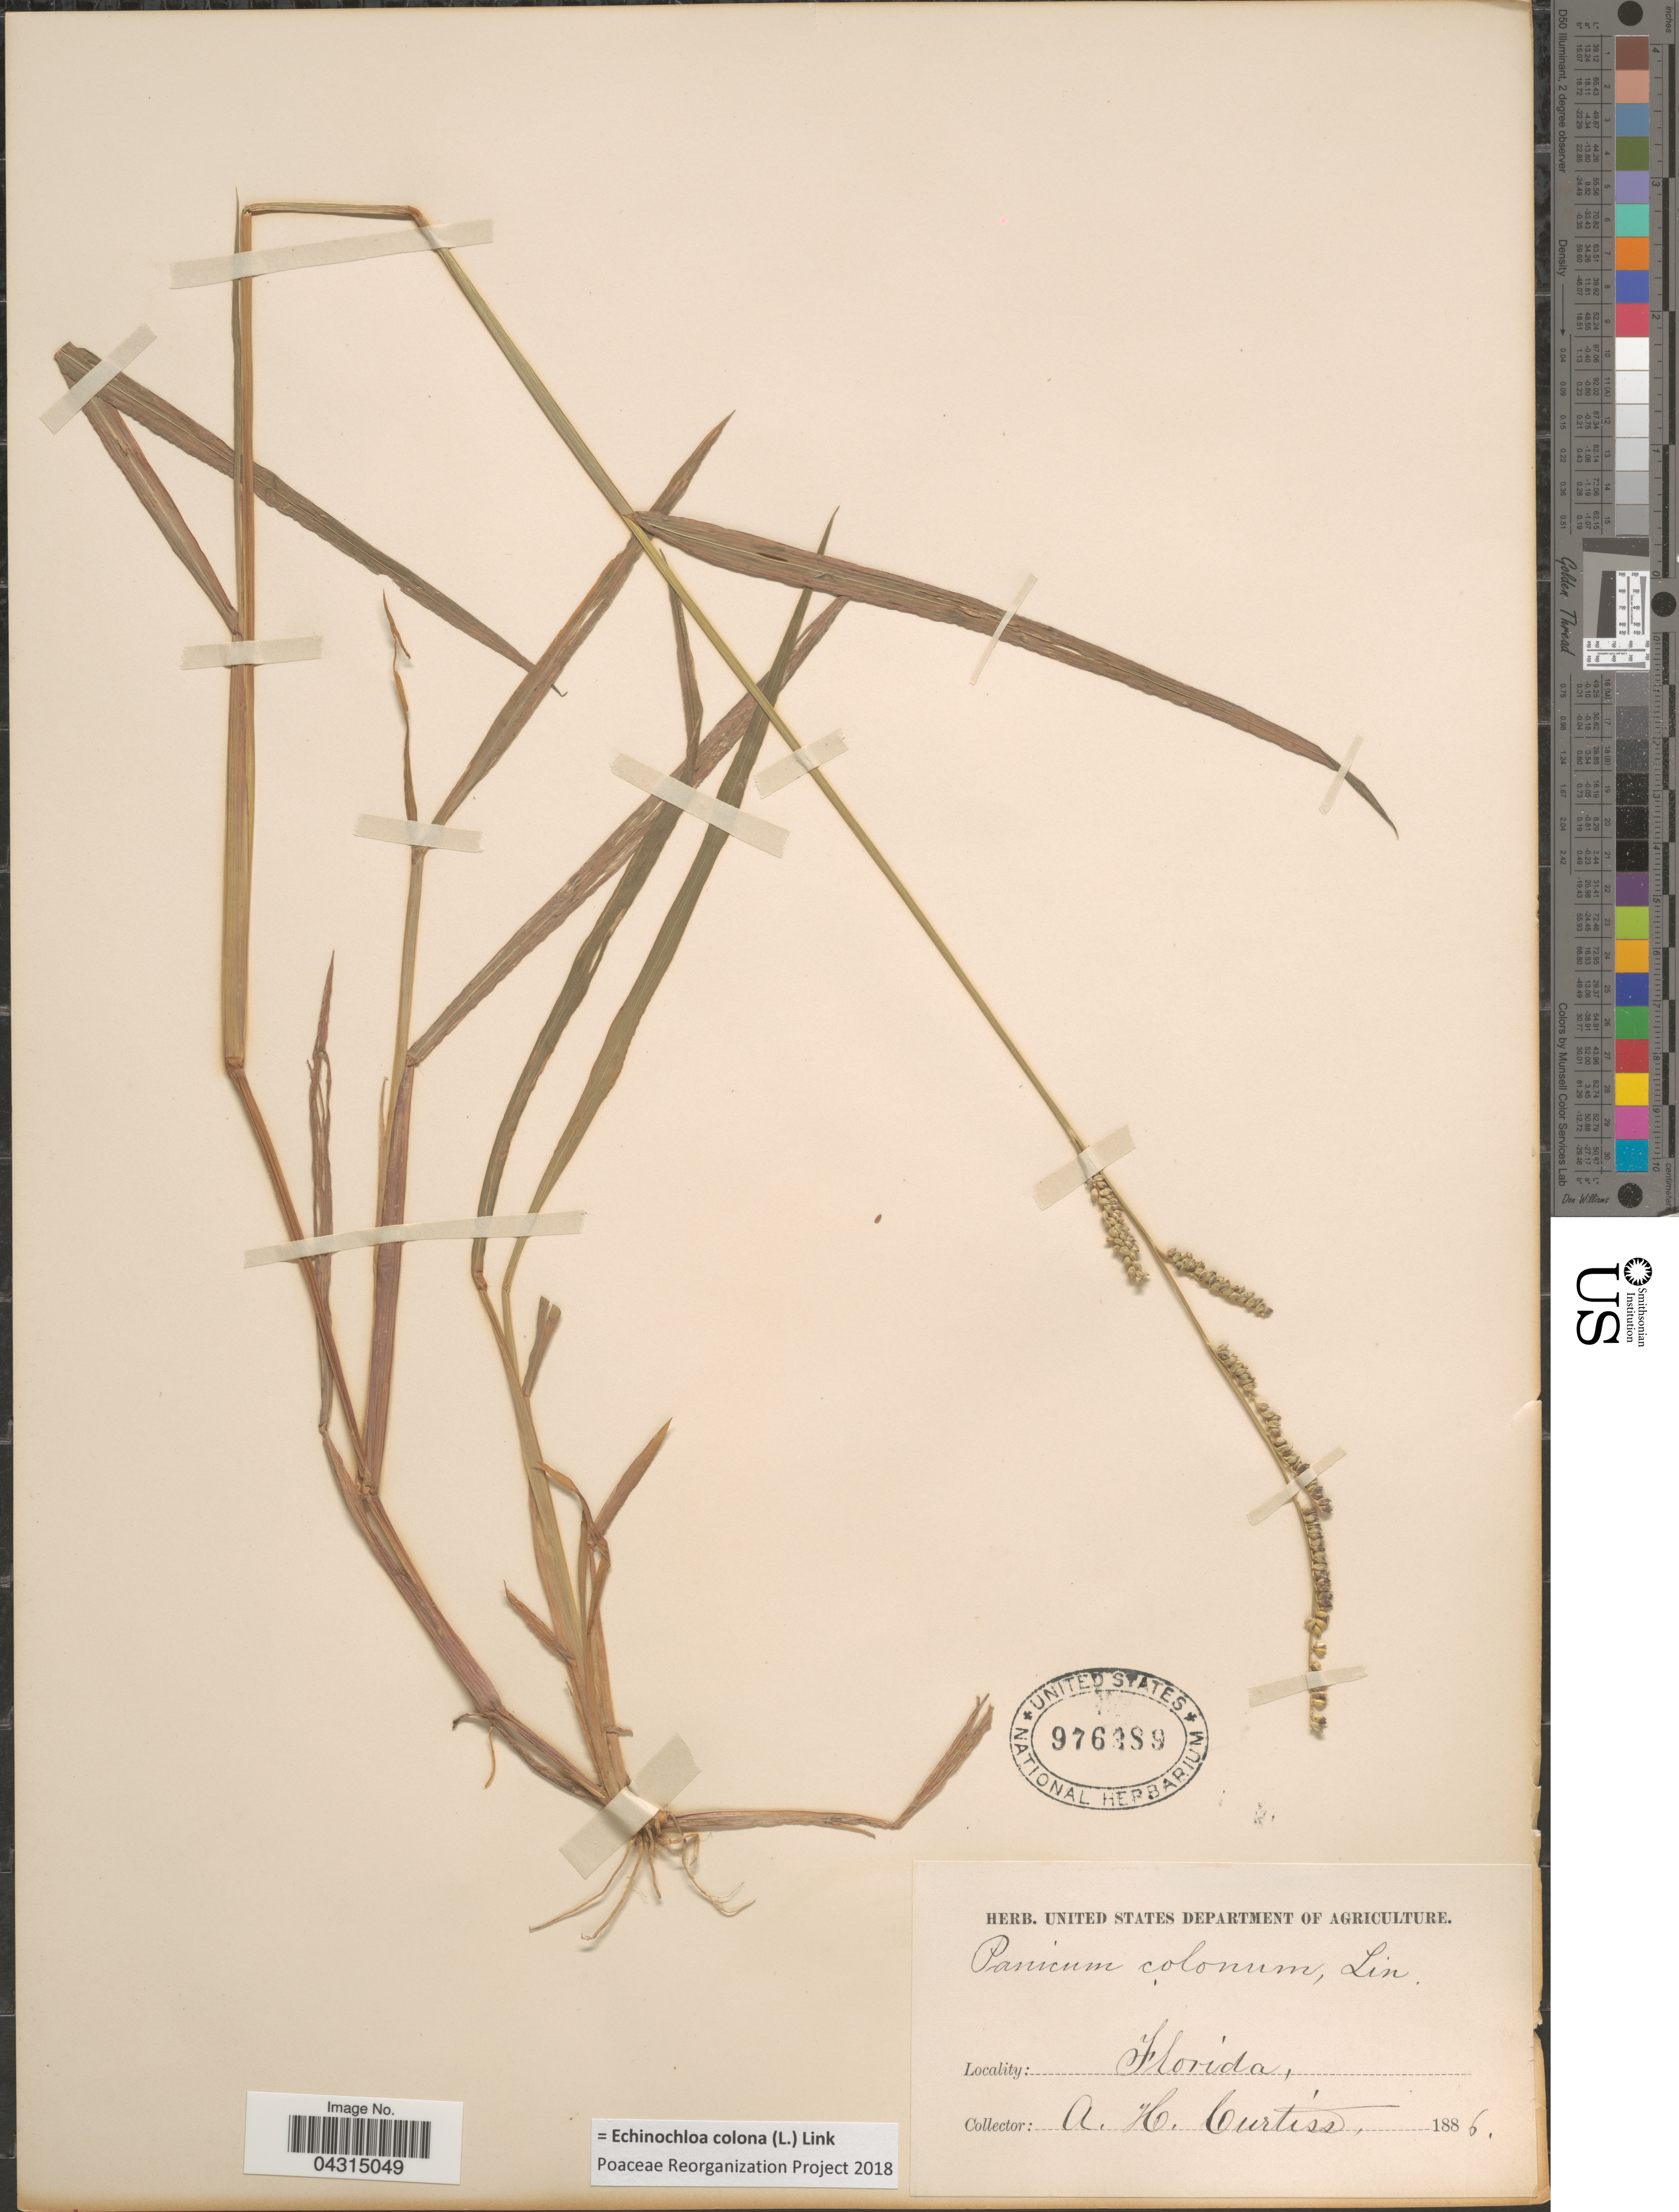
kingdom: Plantae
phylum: Tracheophyta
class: Liliopsida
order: Poales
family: Poaceae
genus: Echinochloa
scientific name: Echinochloa colona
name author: (L.) Link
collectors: A. H. Curtiss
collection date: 1886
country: United States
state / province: Florida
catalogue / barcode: US 976389